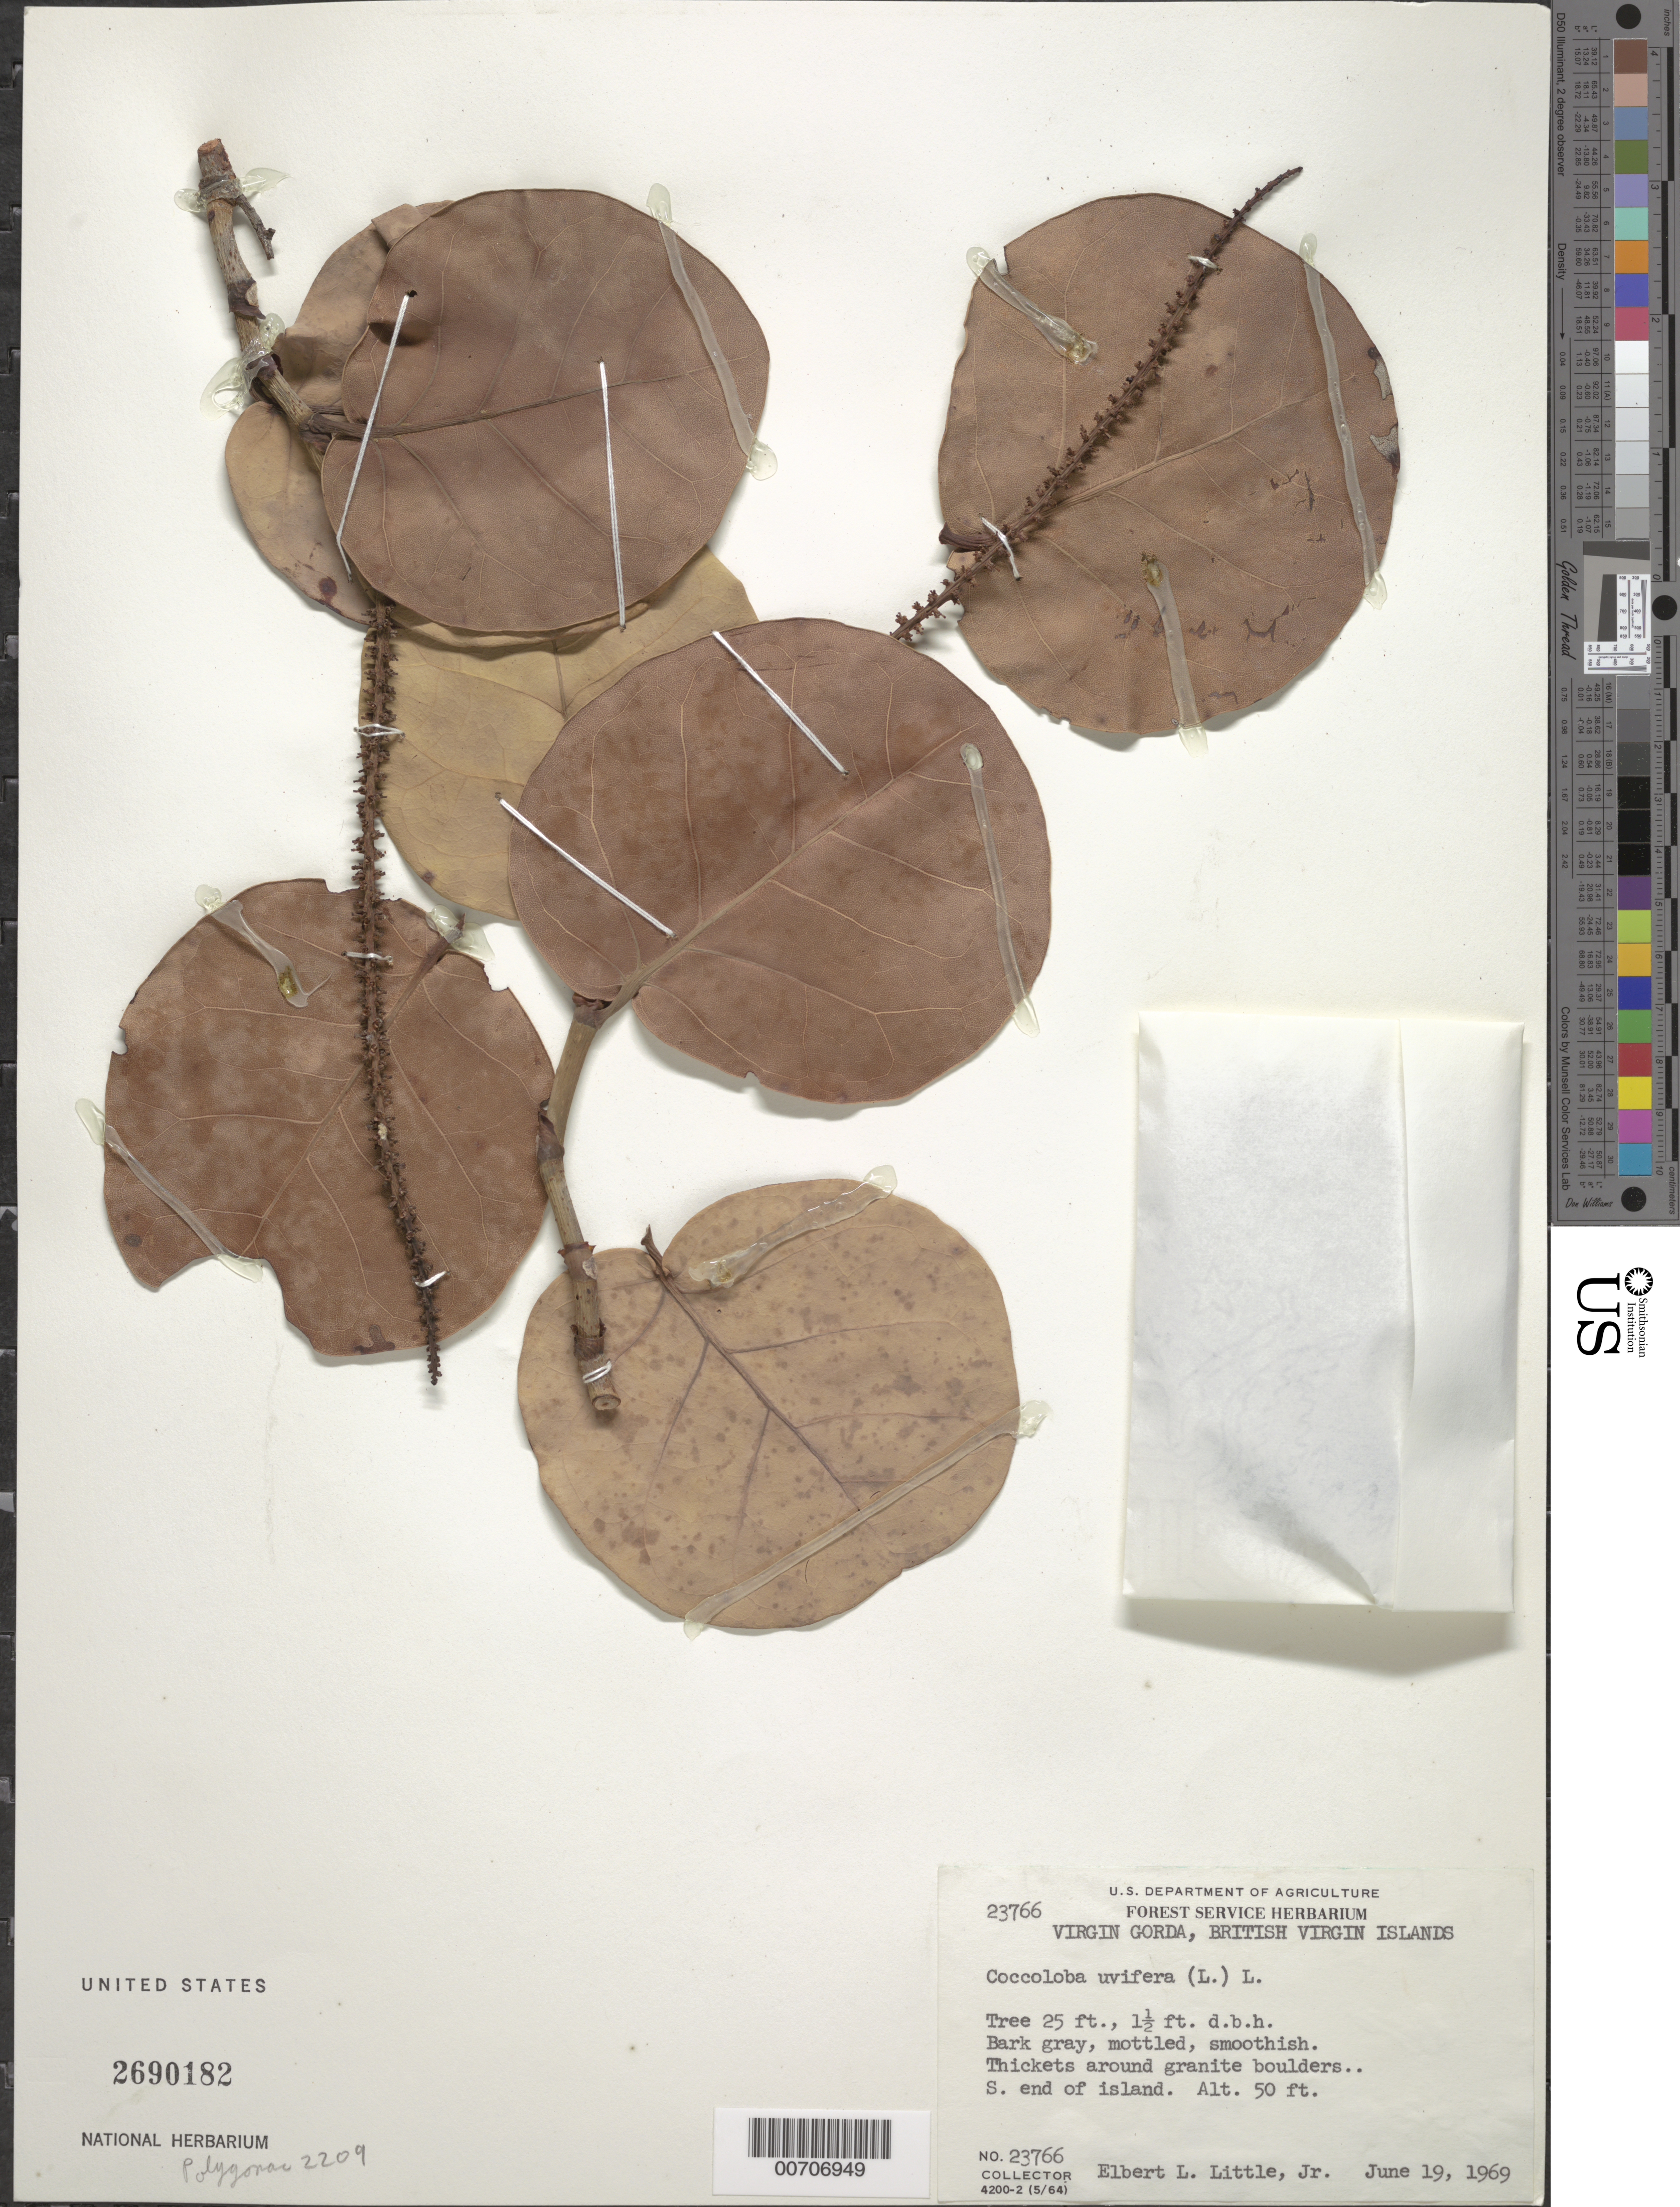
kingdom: Plantae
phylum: Tracheophyta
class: Magnoliopsida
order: Caryophyllales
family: Polygonaceae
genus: Coccoloba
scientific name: Coccoloba x uvifera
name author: L.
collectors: E. L. Little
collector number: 23766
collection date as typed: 19 Jun 1969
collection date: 1969-06-19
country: British Virgin Islands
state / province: Virgin Gorda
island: Virgin Gorda Island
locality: S end of island.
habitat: Thickets around granite boulders.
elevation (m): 15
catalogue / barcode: US 2690182